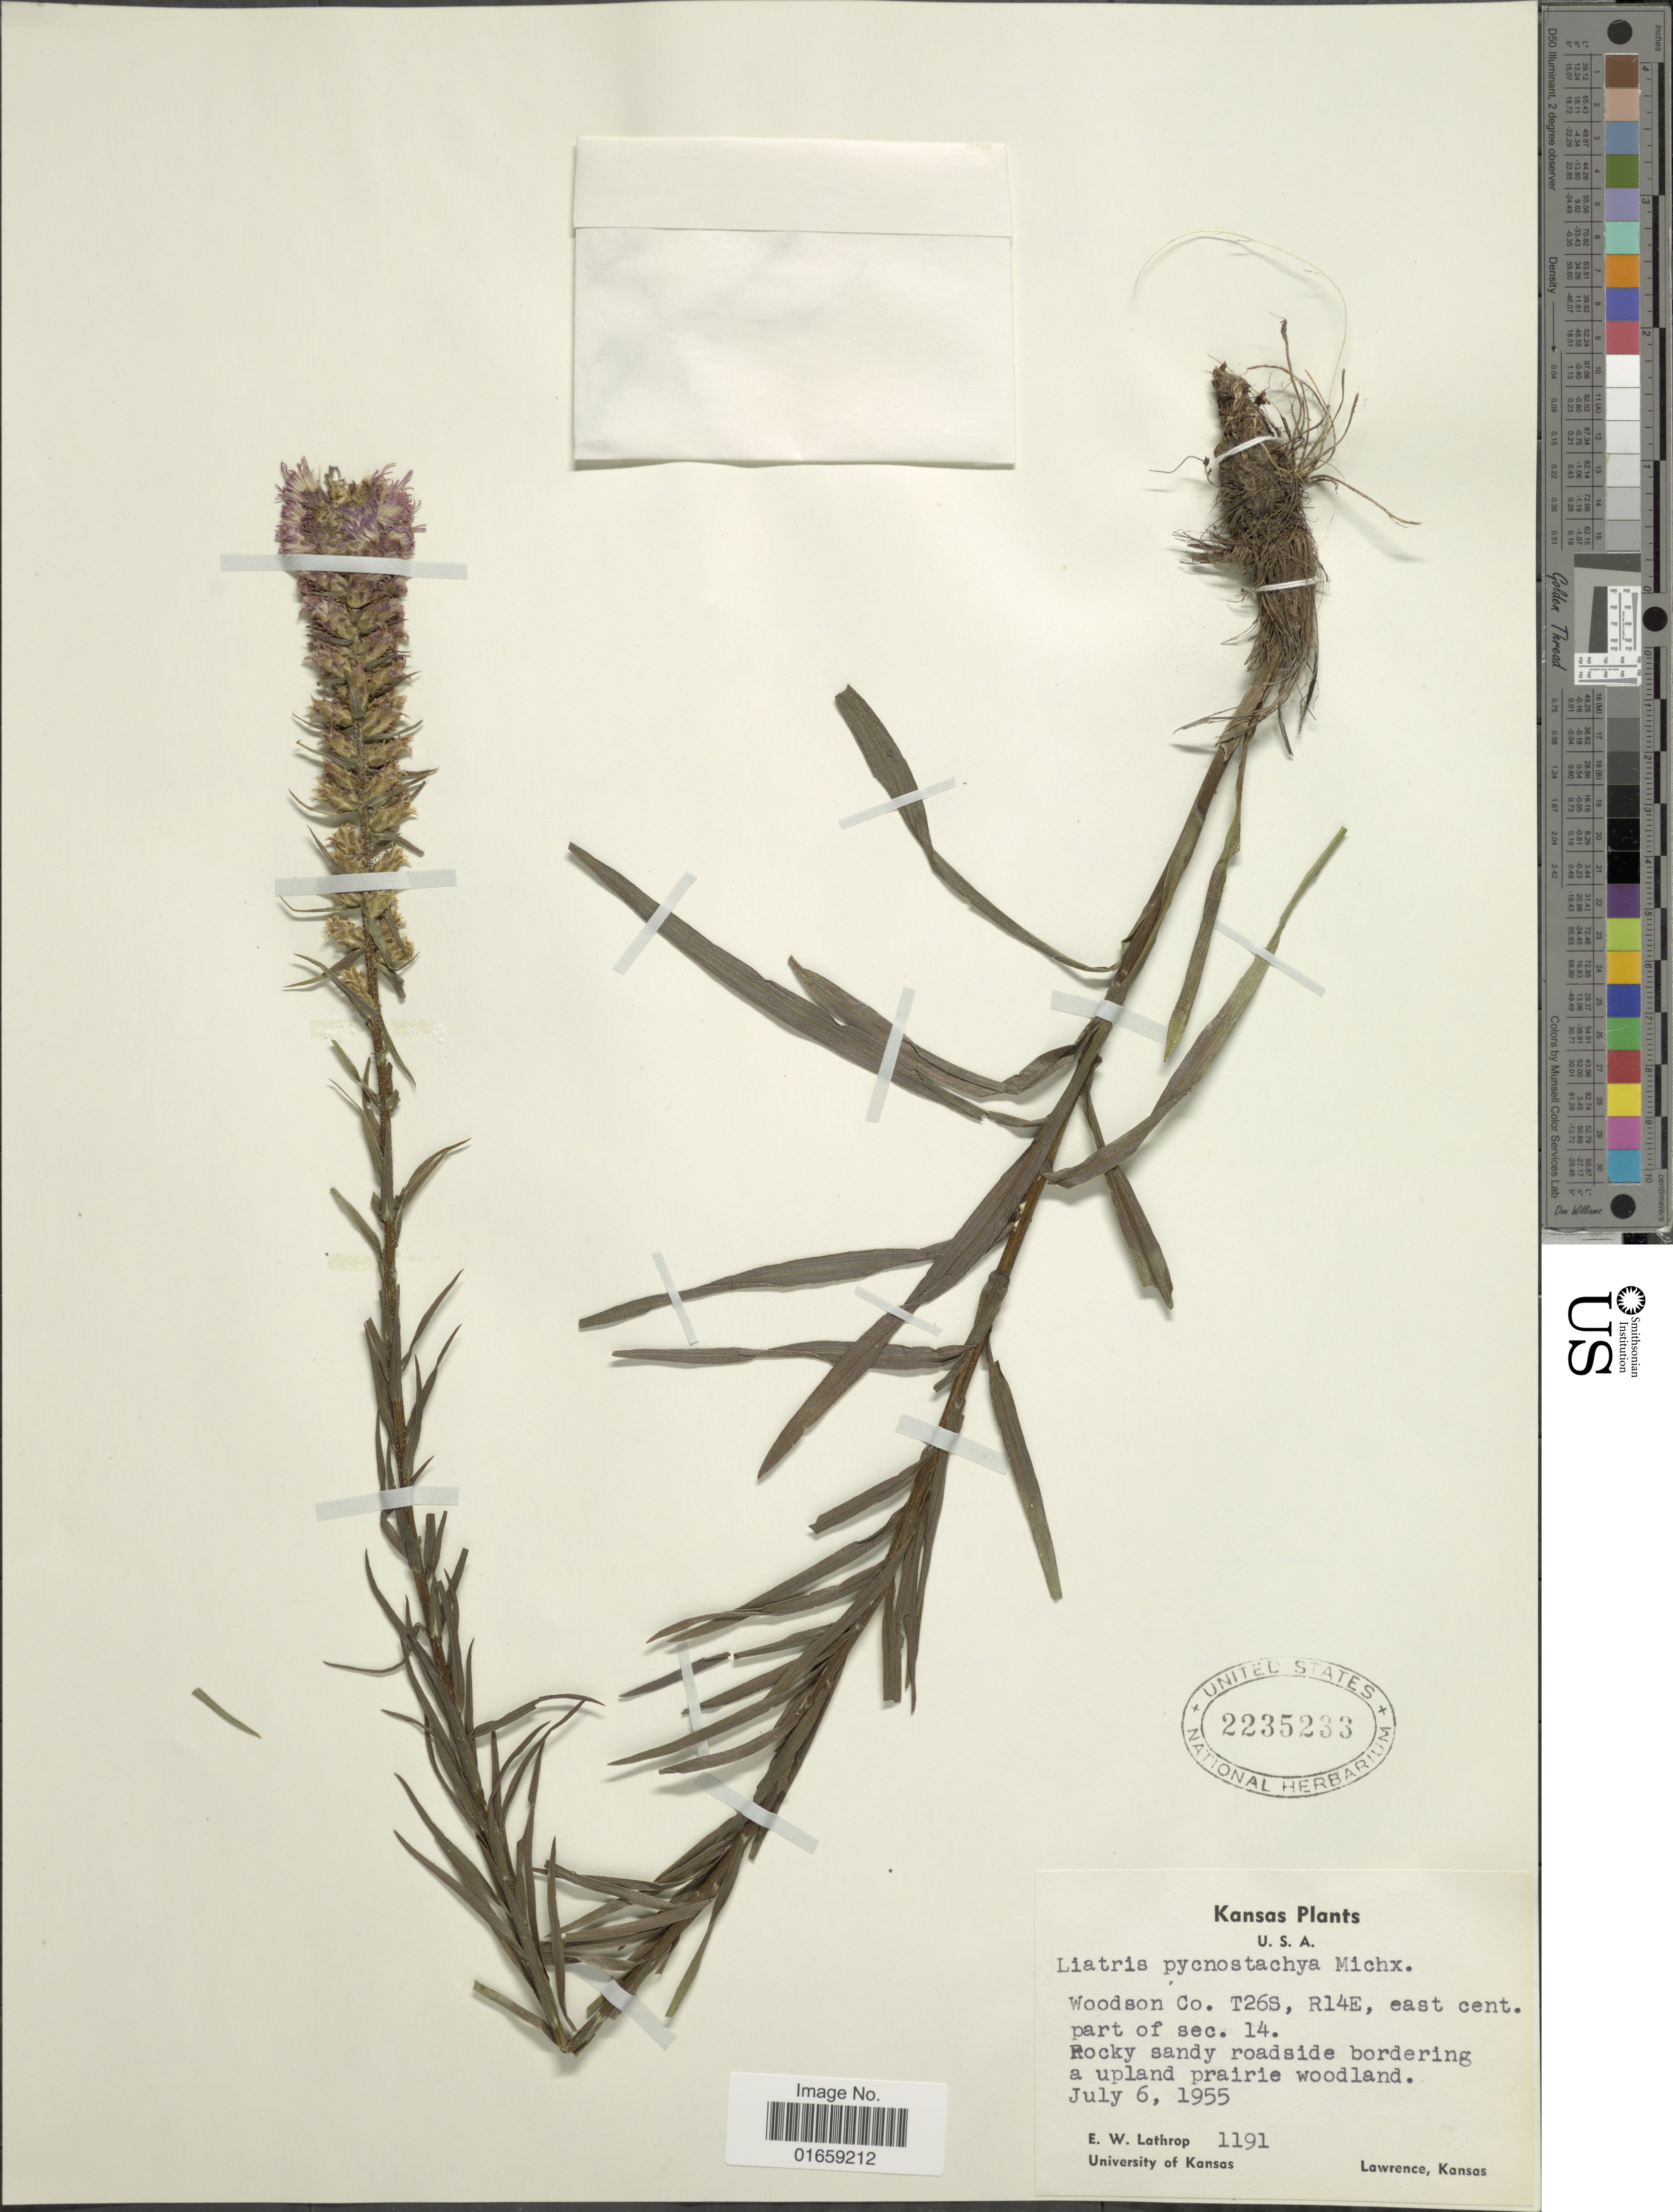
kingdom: Plantae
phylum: Tracheophyta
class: Magnoliopsida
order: Asterales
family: Asteraceae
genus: Liatris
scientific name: Liatris pycnostachya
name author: Michx.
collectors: E. W. Lathrop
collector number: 1191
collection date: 1955-07-06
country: United States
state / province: Kansas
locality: Woodson Co. T26s, R14E, east cent. part of sec. 14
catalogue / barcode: US 2235233